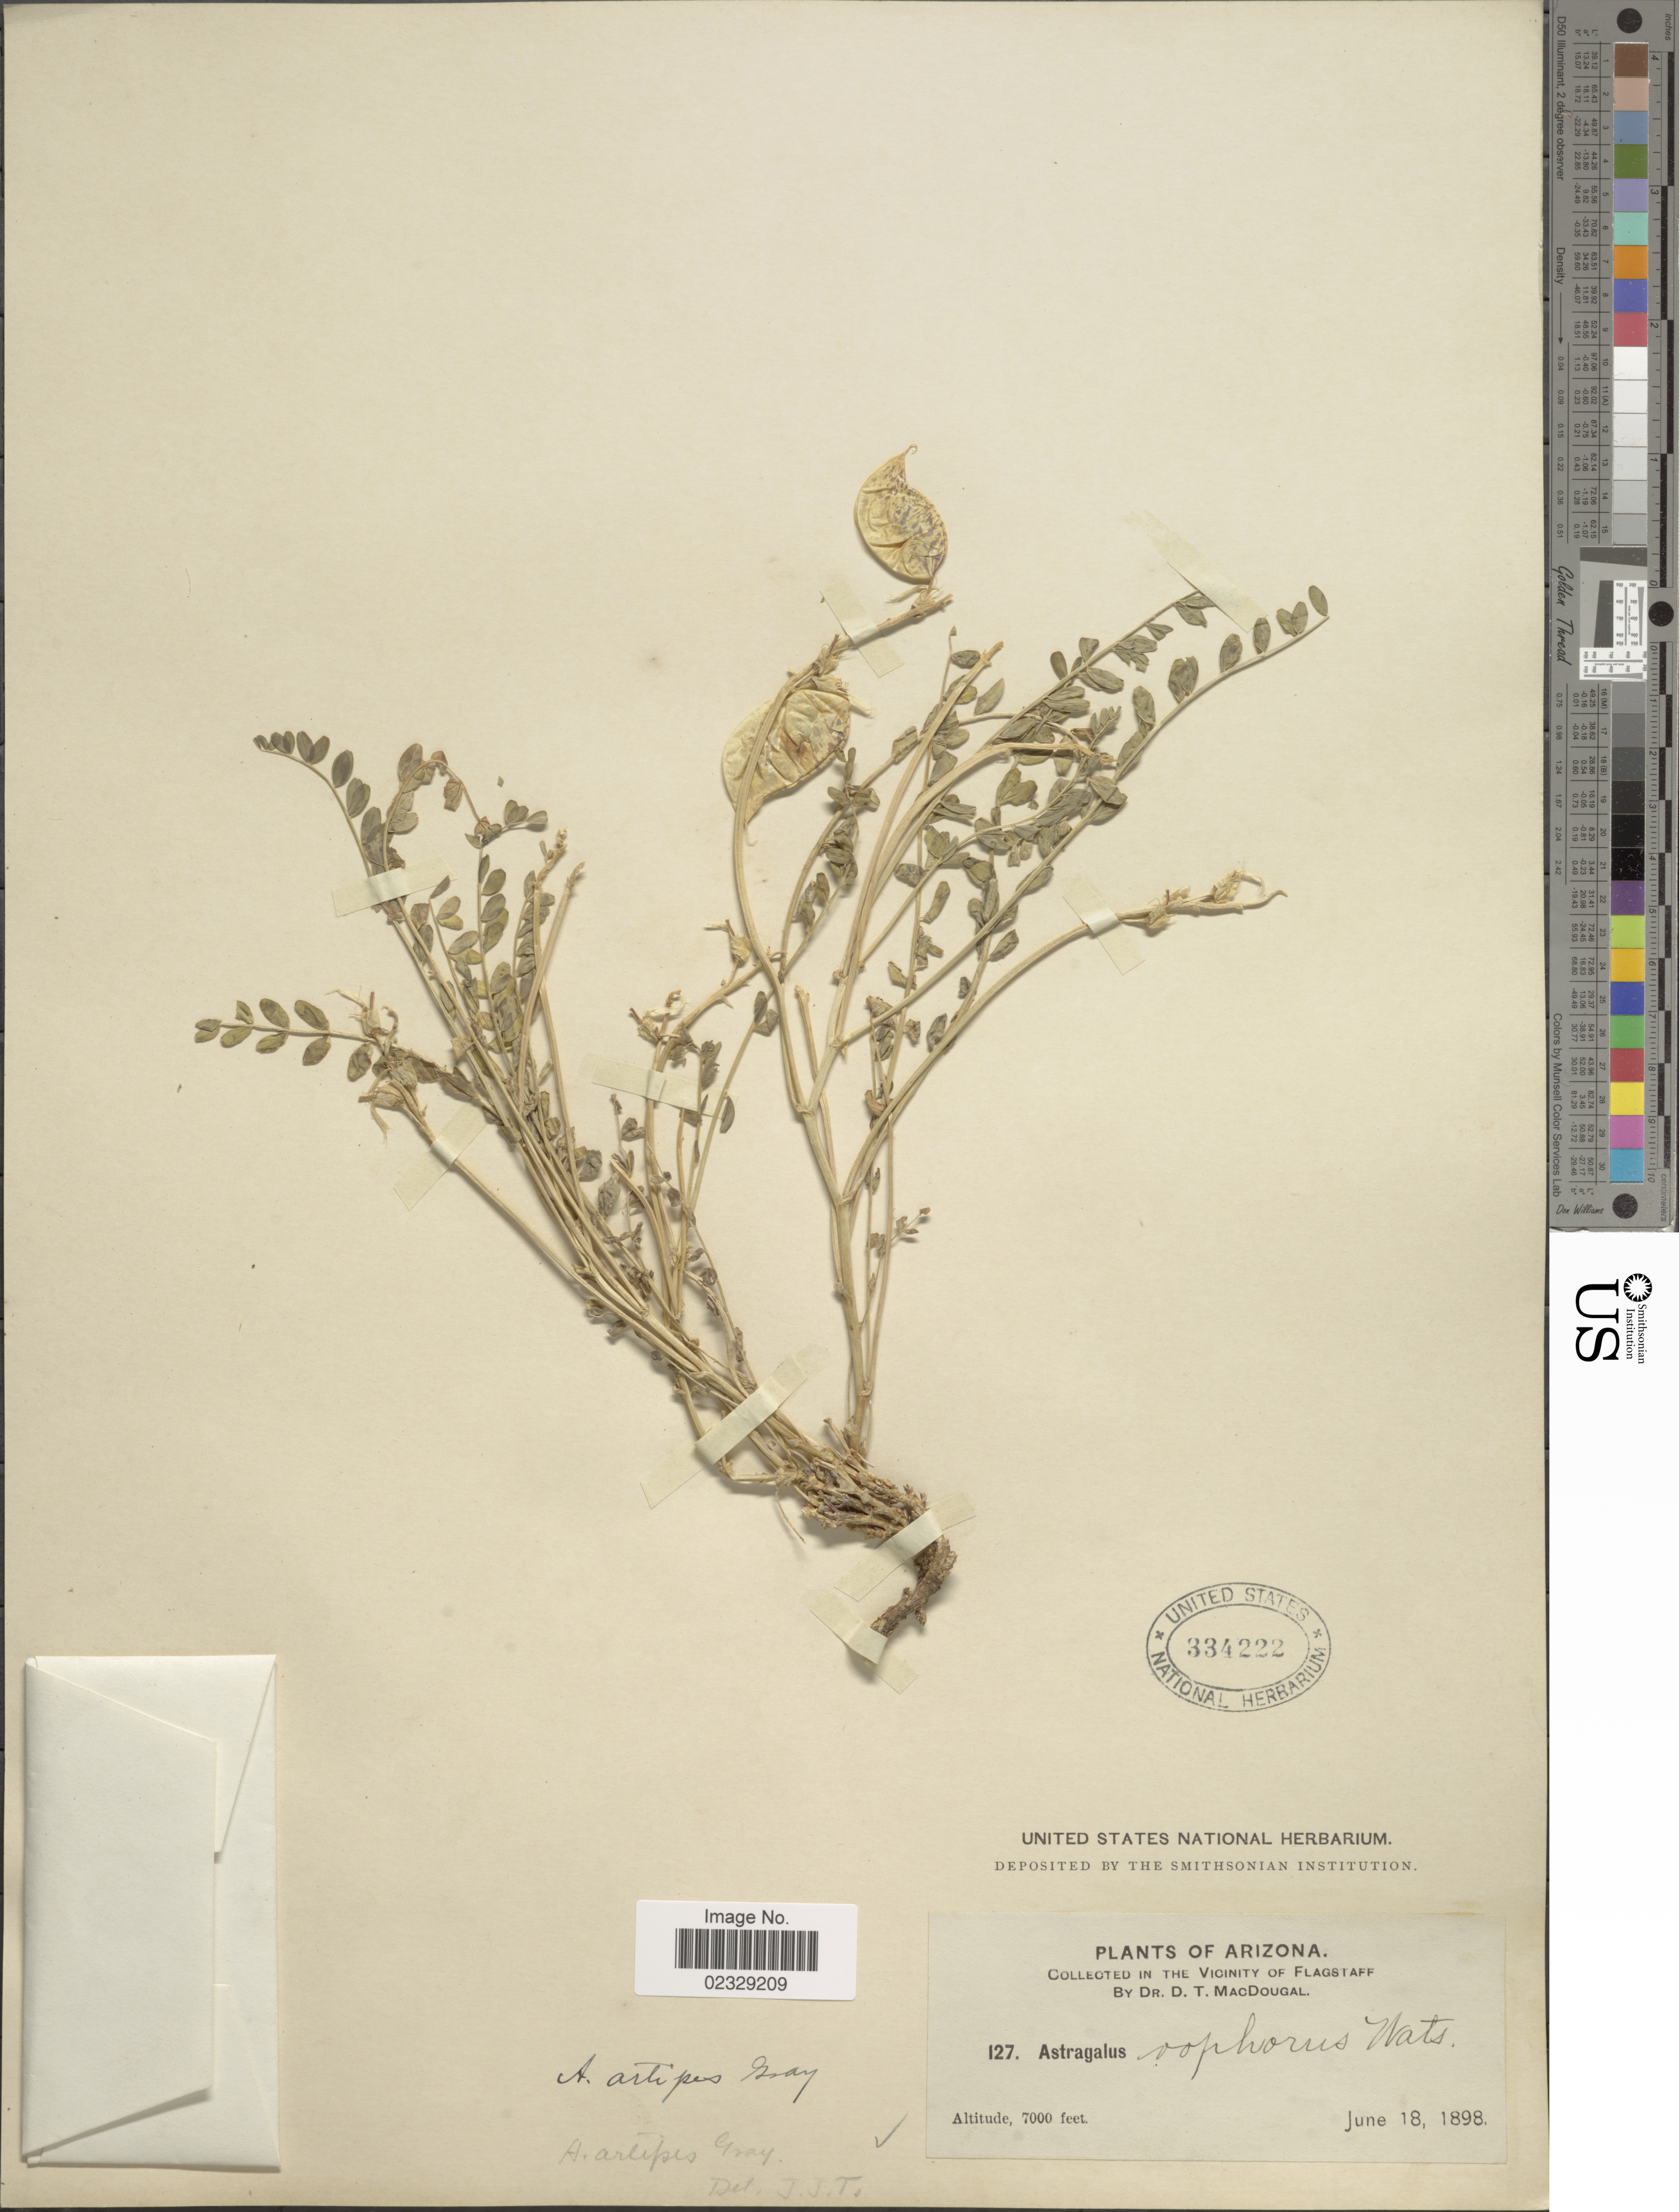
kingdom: Plantae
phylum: Tracheophyta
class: Magnoliopsida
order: Fabales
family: Fabaceae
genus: Astragalus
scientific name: Astragalus artipes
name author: A. Gray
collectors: D. T. MacDougal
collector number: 127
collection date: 1898-06-18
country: United States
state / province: Arizona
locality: Vicinity of Flagstaff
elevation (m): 2134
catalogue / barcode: US 334222